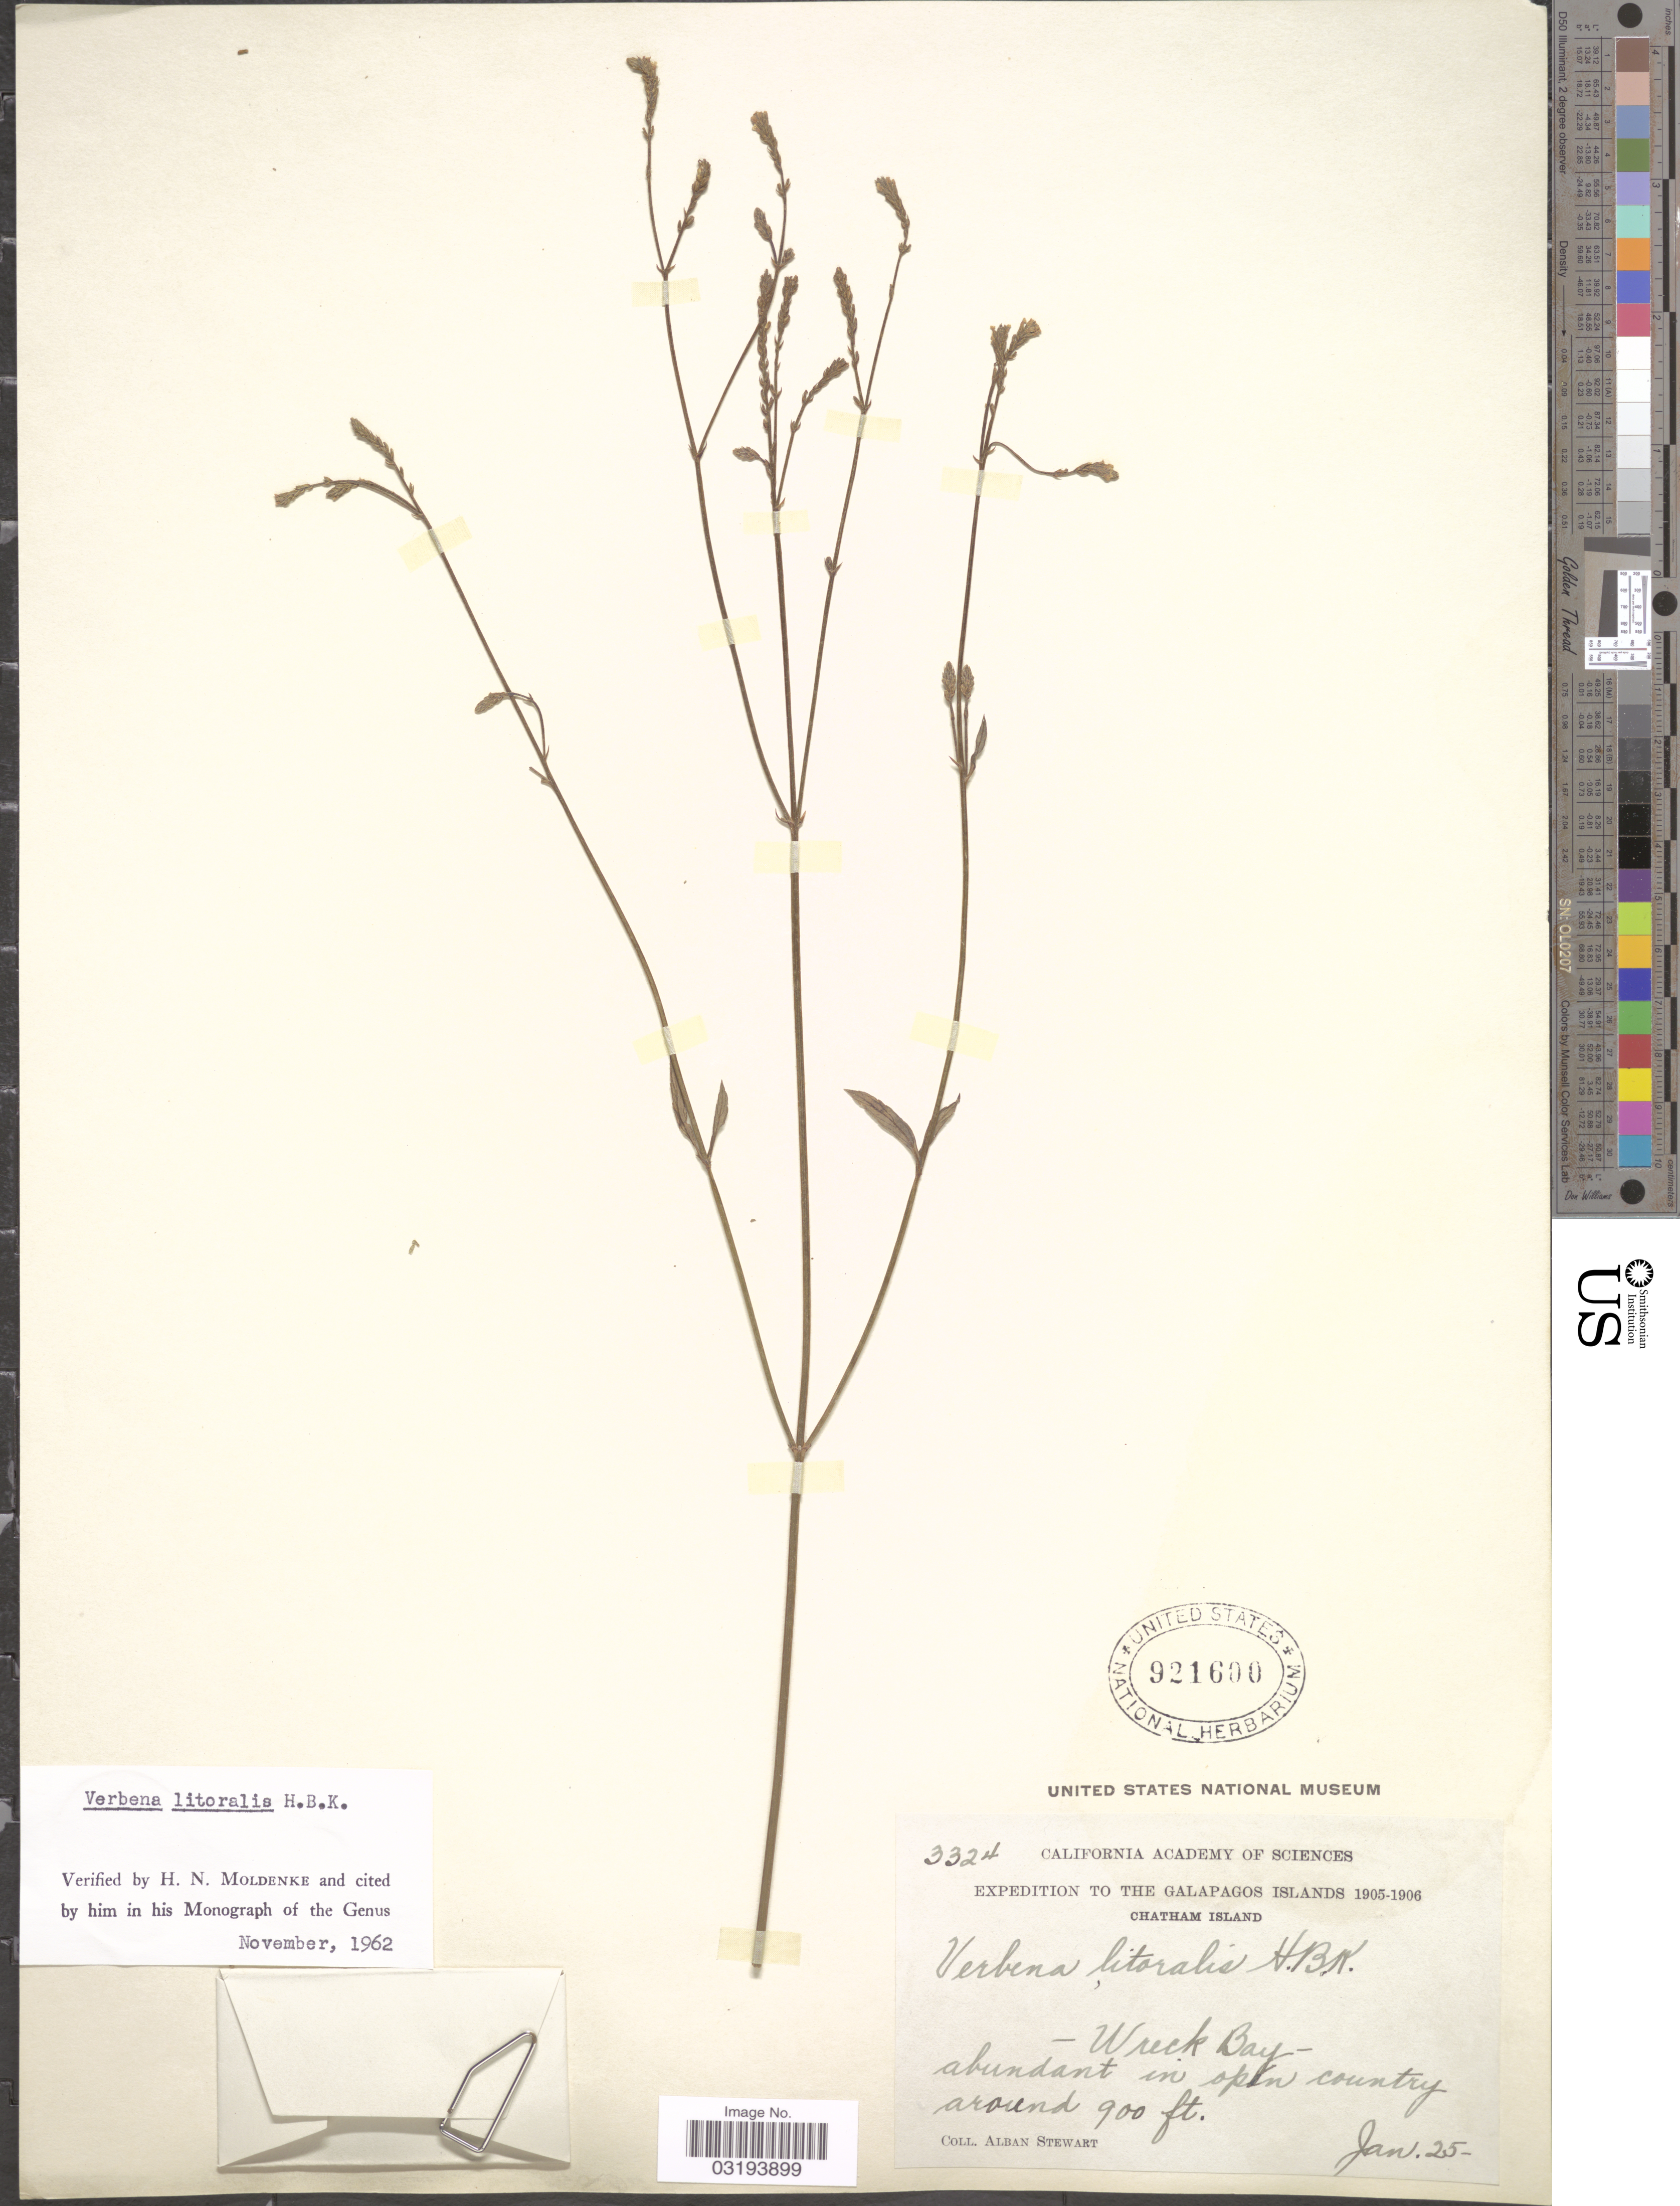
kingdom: Plantae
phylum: Tracheophyta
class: Magnoliopsida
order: Lamiales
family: Verbenaceae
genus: Verbena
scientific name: Verbena litoralis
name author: Kunth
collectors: A. Stewart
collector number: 3324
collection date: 1905-01-25/1906-01-25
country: Ecuador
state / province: Colón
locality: The Galapagos Islands. Chatham Island. Wreck Bay.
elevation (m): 274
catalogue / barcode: US 921600